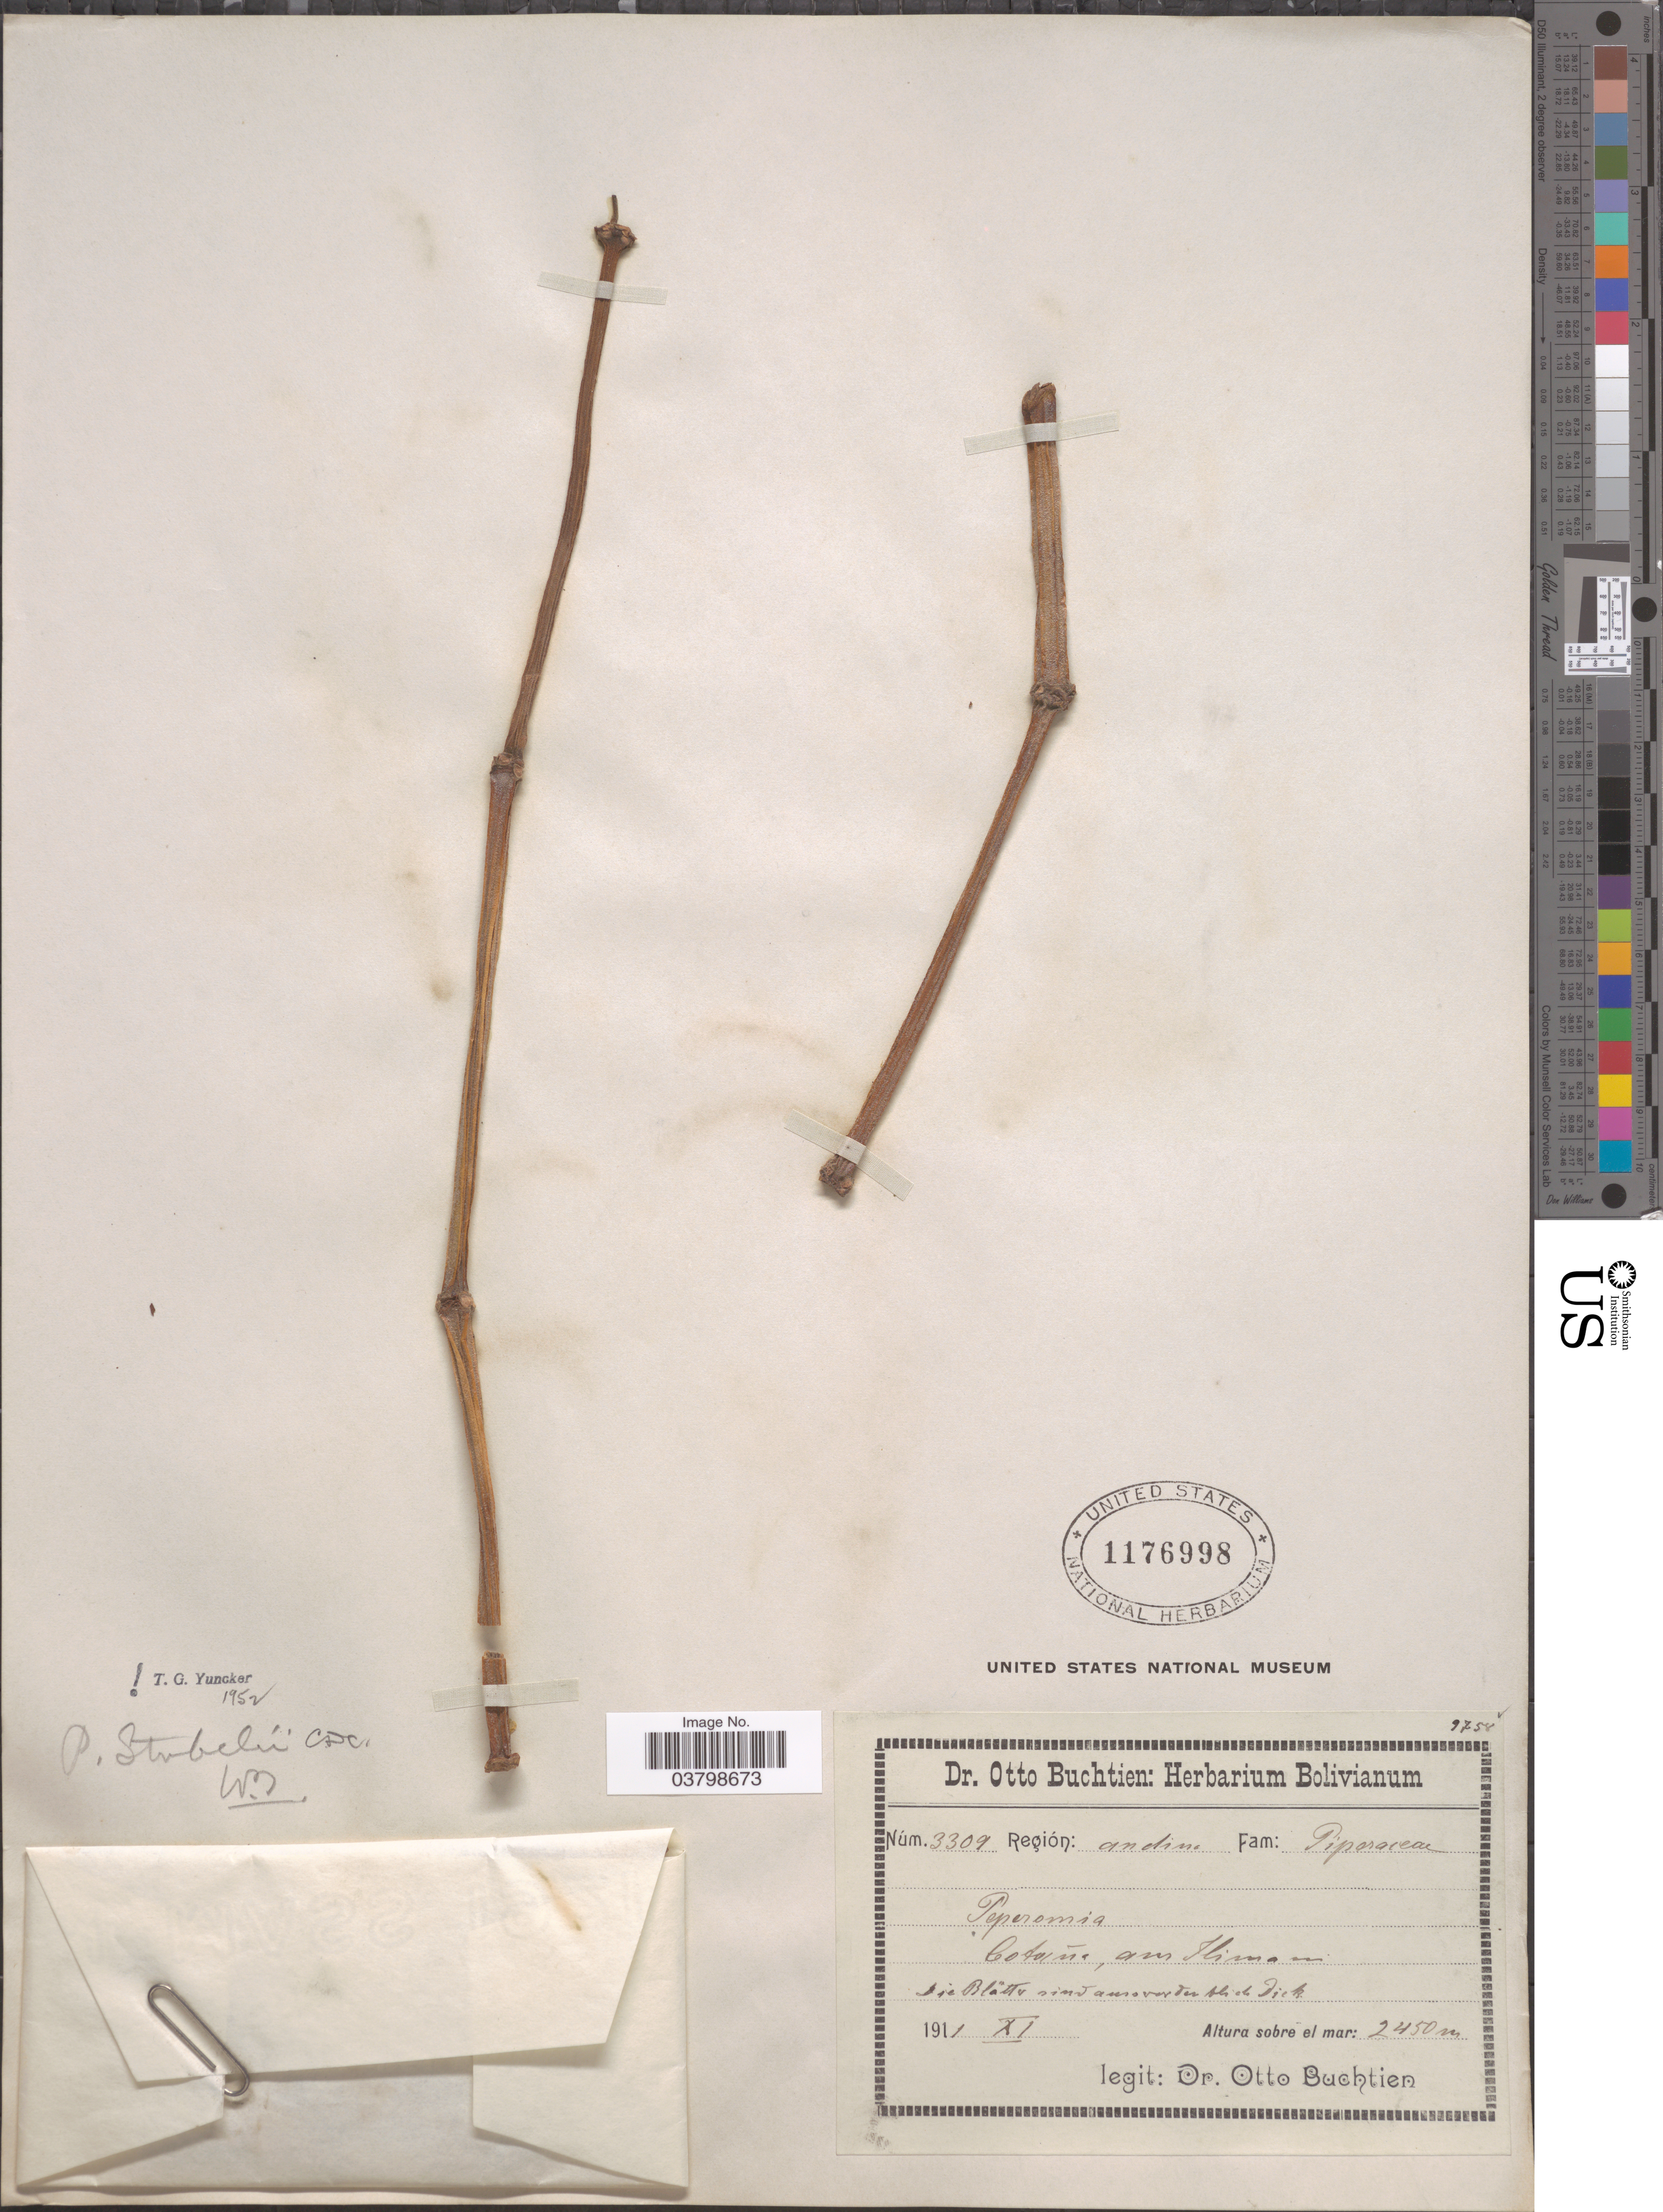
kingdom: Plantae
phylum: Tracheophyta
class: Magnoliopsida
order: Piperales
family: Piperaceae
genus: Peperomia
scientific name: Peperomia stuebelii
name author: C. DC.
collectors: O. Buchtien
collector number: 3309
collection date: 1911-11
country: Bolivia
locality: Región: andine. Cotaña, am Ilimani.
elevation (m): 2450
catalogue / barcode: US 1176998